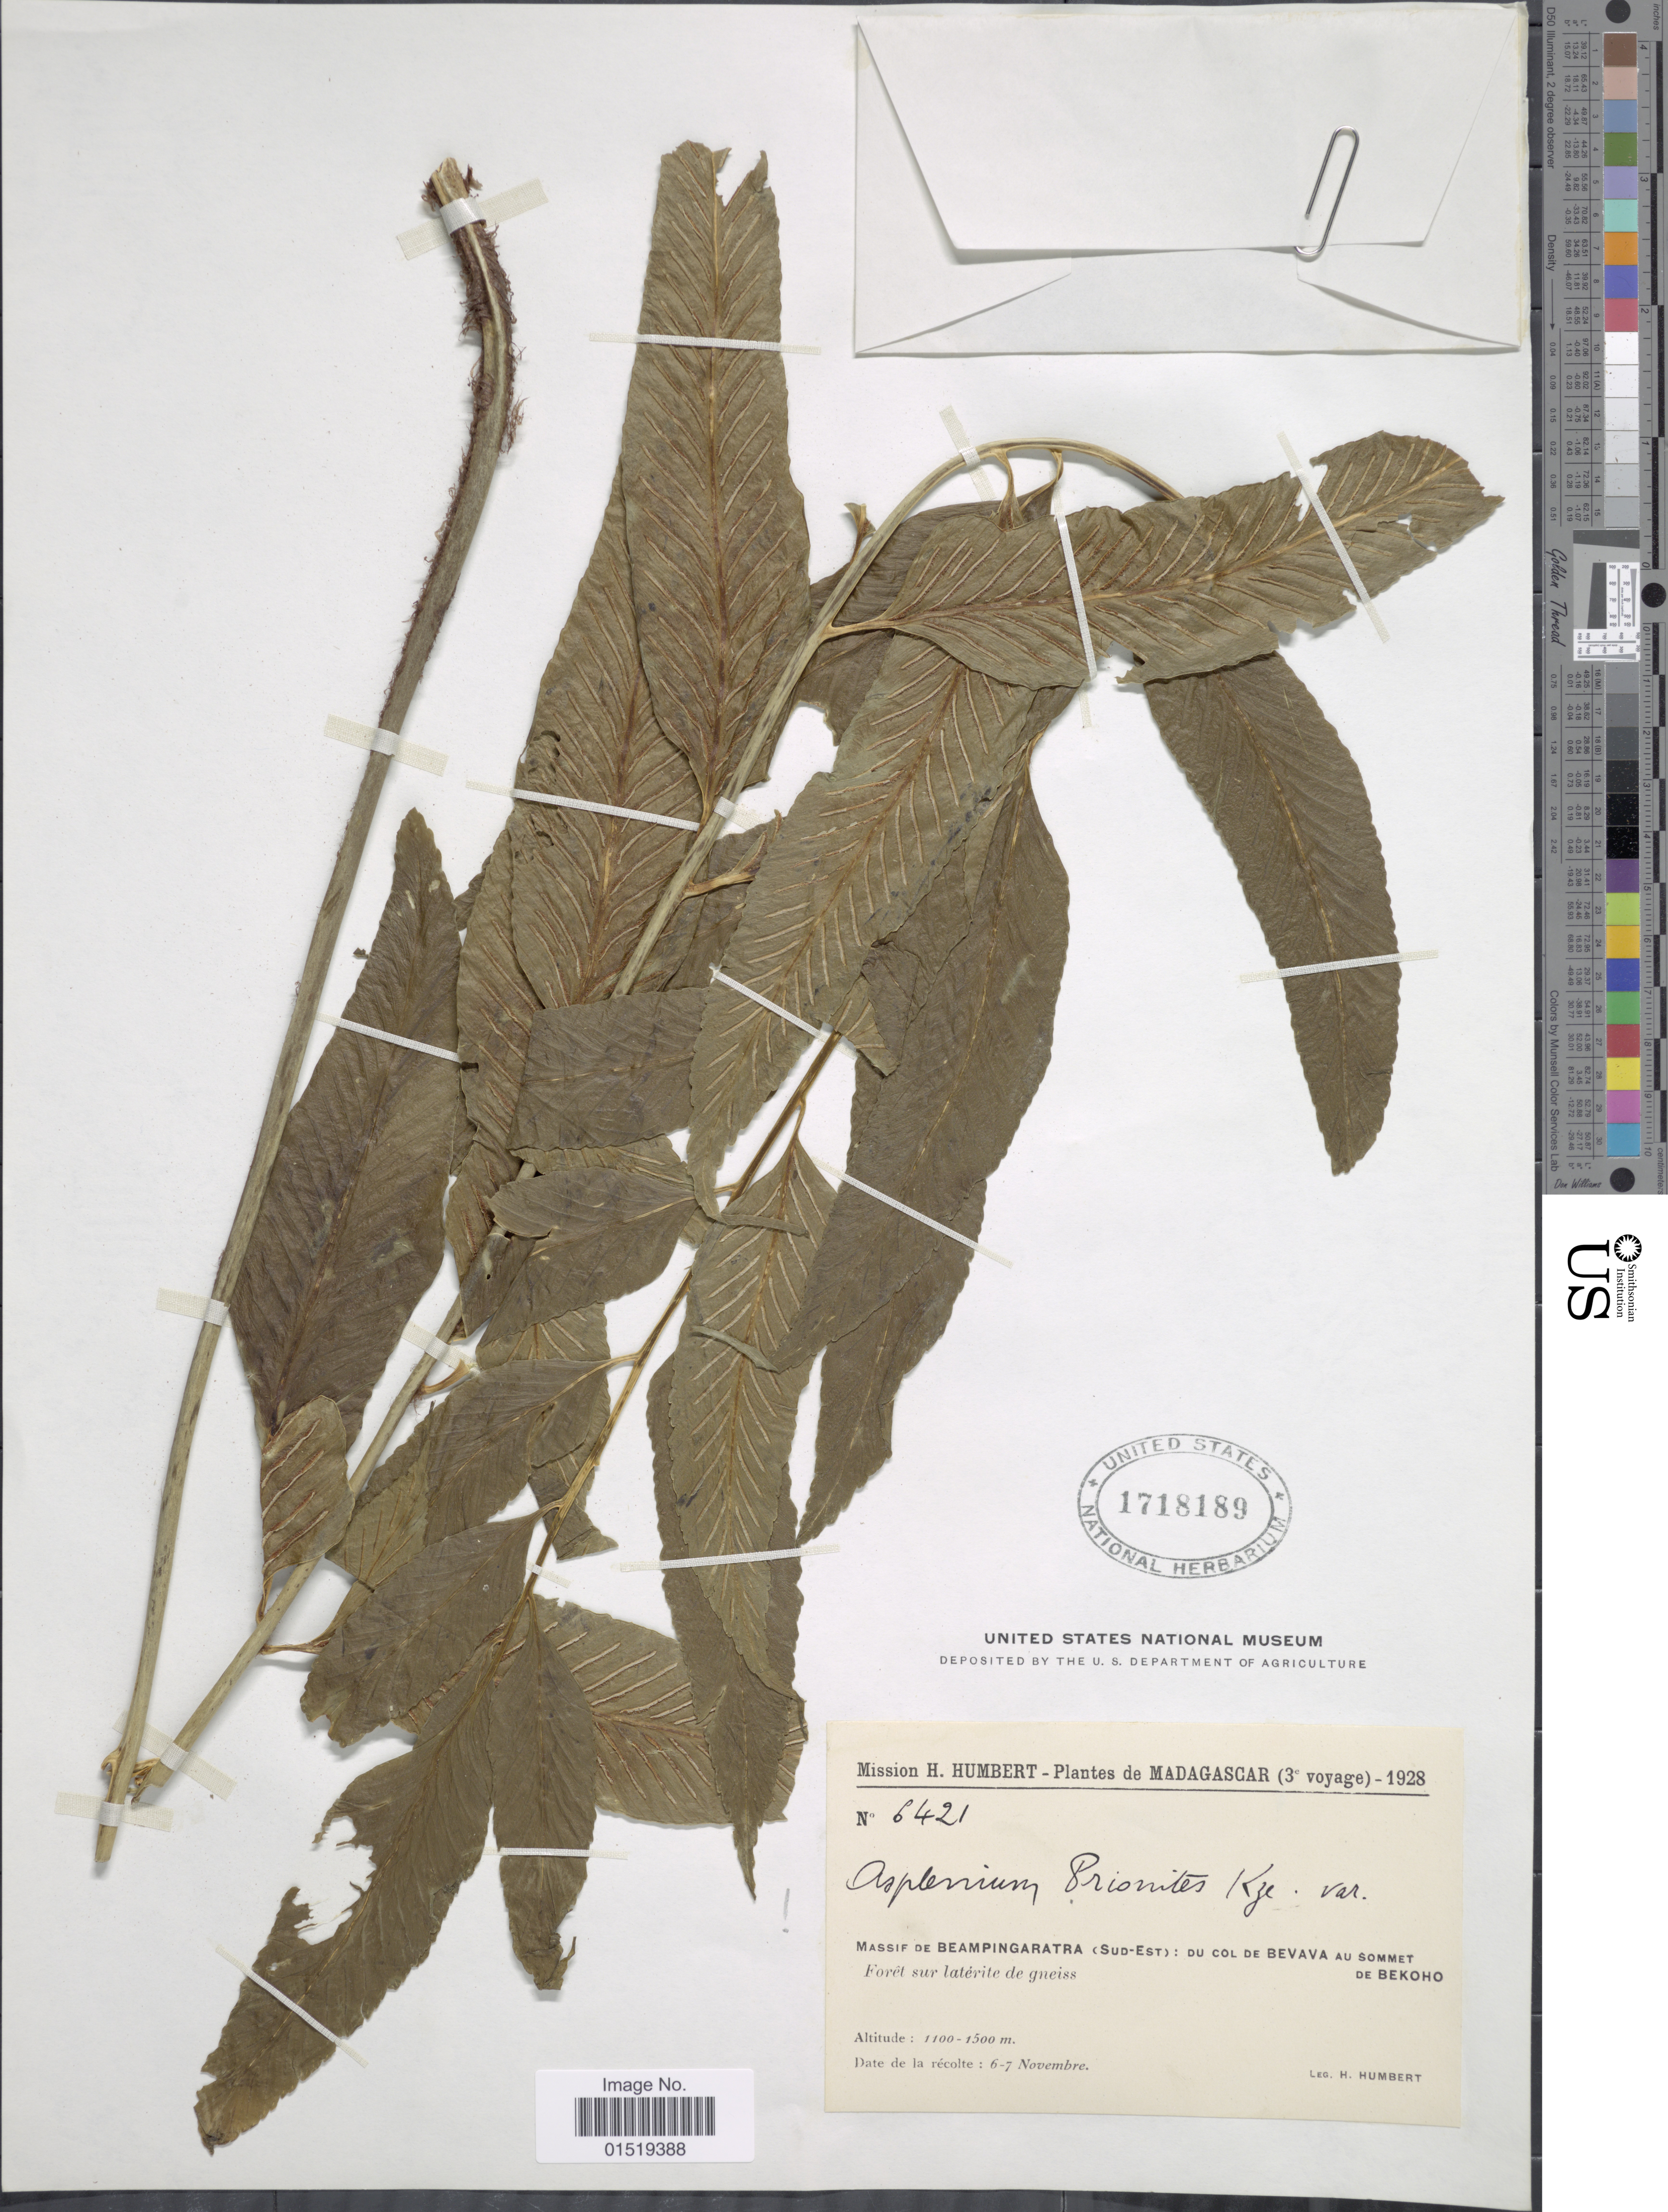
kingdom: Plantae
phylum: Tracheophyta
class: Polypodiopsida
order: Polypodiales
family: Aspleniaceae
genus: Asplenium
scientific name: Asplenium prionitis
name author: Kunze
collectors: H. Humbert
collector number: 6421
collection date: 1928-11-06/1928-11-07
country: Madagascar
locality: Massif de Beampingaratra (Sud-Est): du col de Bevava au Sommet de Bekoho.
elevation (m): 1100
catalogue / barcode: US 1718189